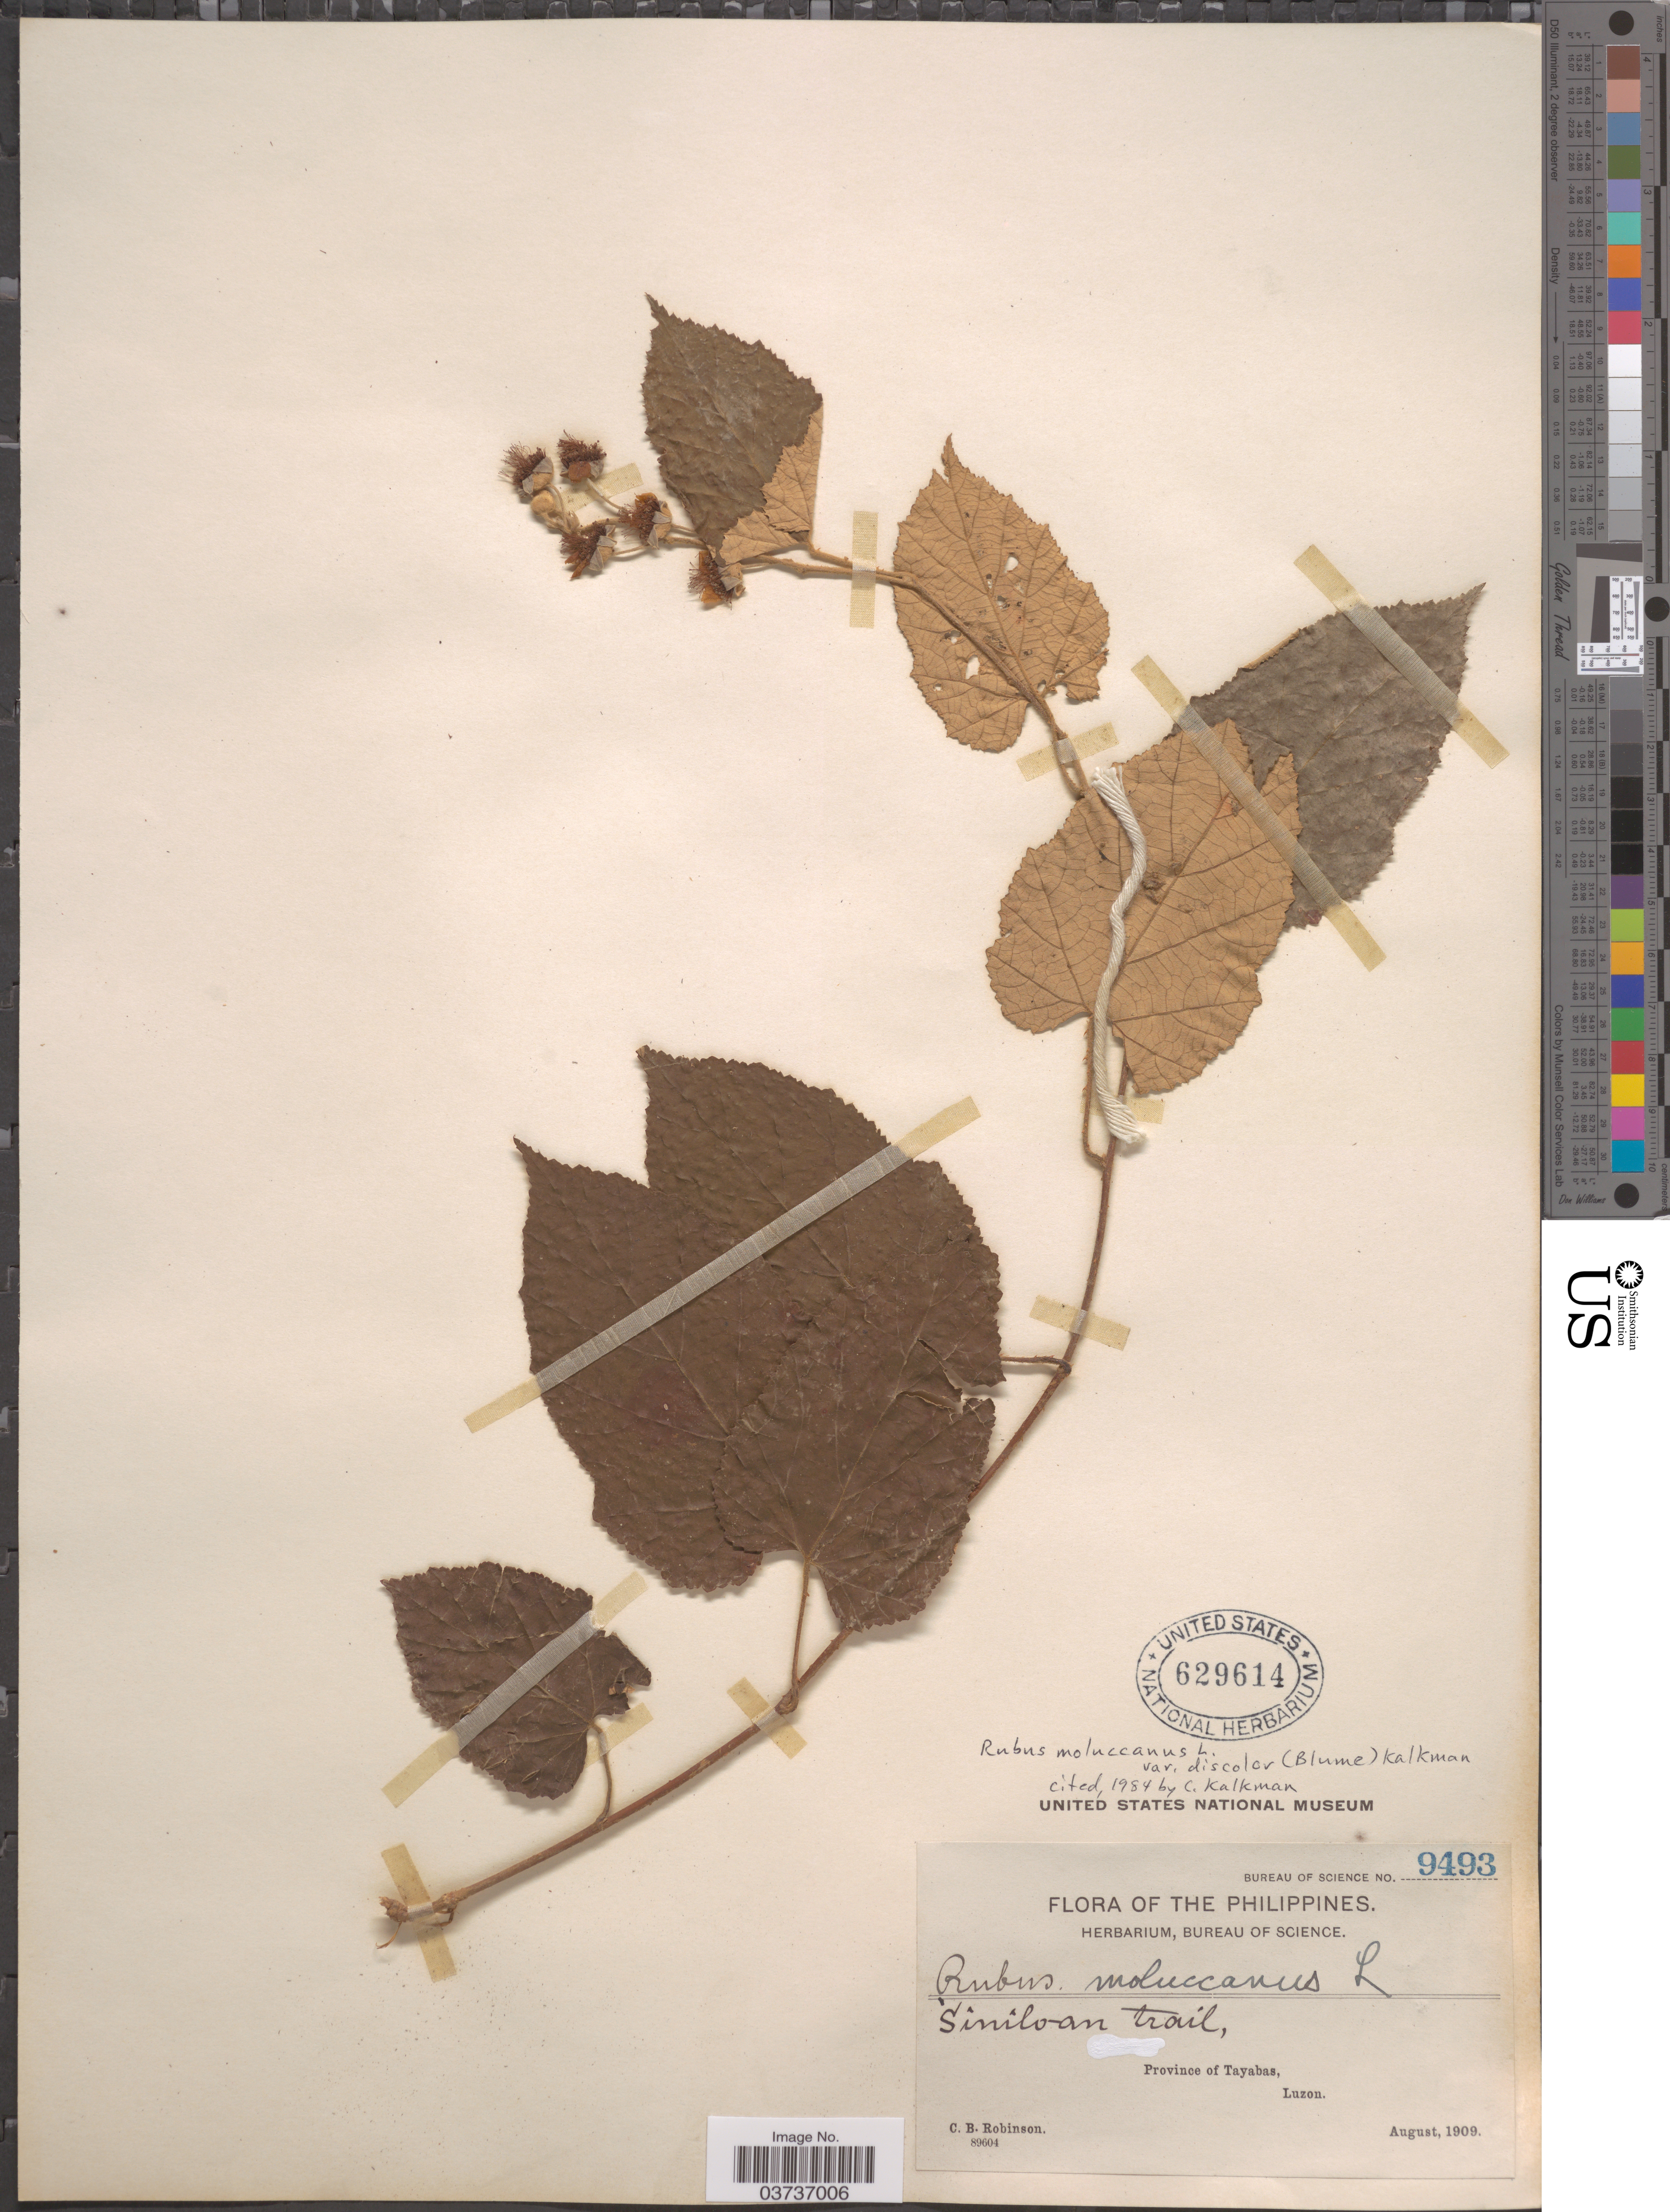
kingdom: Plantae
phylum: Tracheophyta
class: Magnoliopsida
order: Rosales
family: Rosaceae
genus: Rubus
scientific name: Rubus moluccanus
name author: L.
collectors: C. Robinson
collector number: Bureau of Science 9493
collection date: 1909-08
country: Philippines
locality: Siniloan trail, Province of Tayabas, Luzon.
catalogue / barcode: US 629614